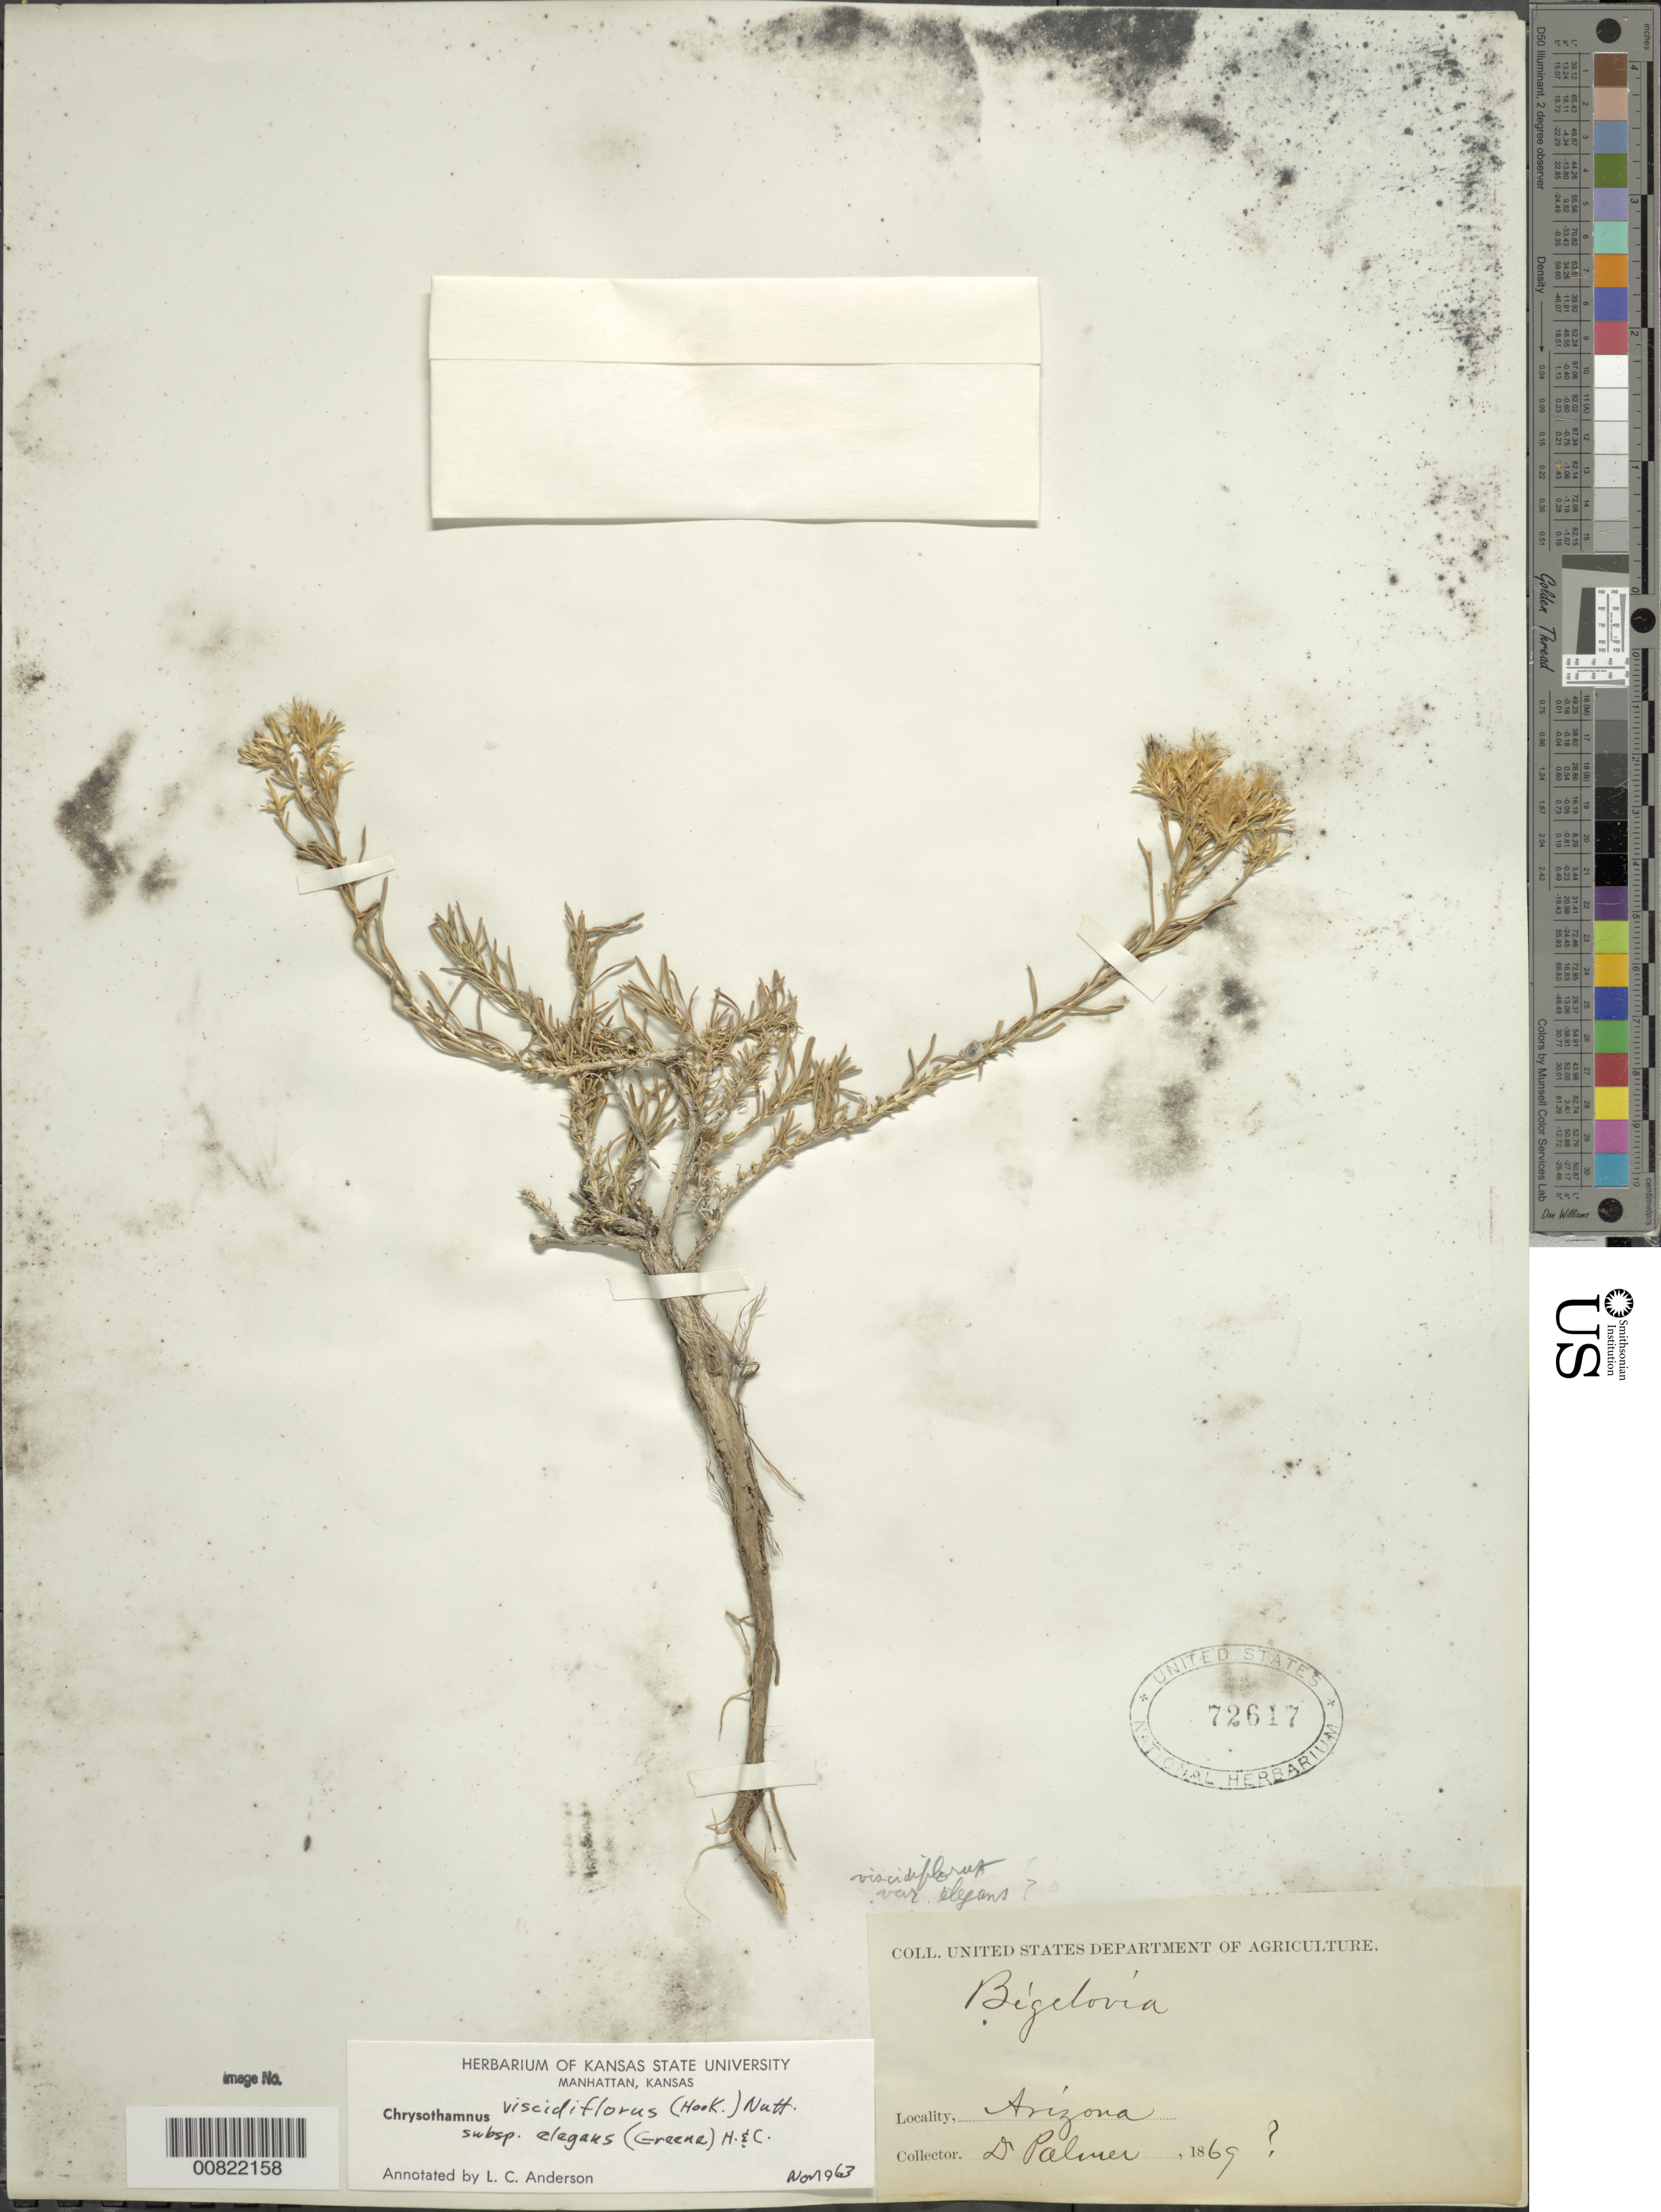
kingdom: Plantae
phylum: Tracheophyta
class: Magnoliopsida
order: Asterales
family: Asteraceae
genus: Chrysothamnus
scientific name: Chrysothamnus viscidiflorus subsp. lanceolatus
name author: (Nutt.) H.M. Hall & Clem.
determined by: Urbatsch, Lowell E., Curator (LSU), Louisiana State University (UNITED STATES)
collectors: E. Palmer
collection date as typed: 1869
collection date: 1869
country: United States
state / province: Arizona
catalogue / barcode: US 72617